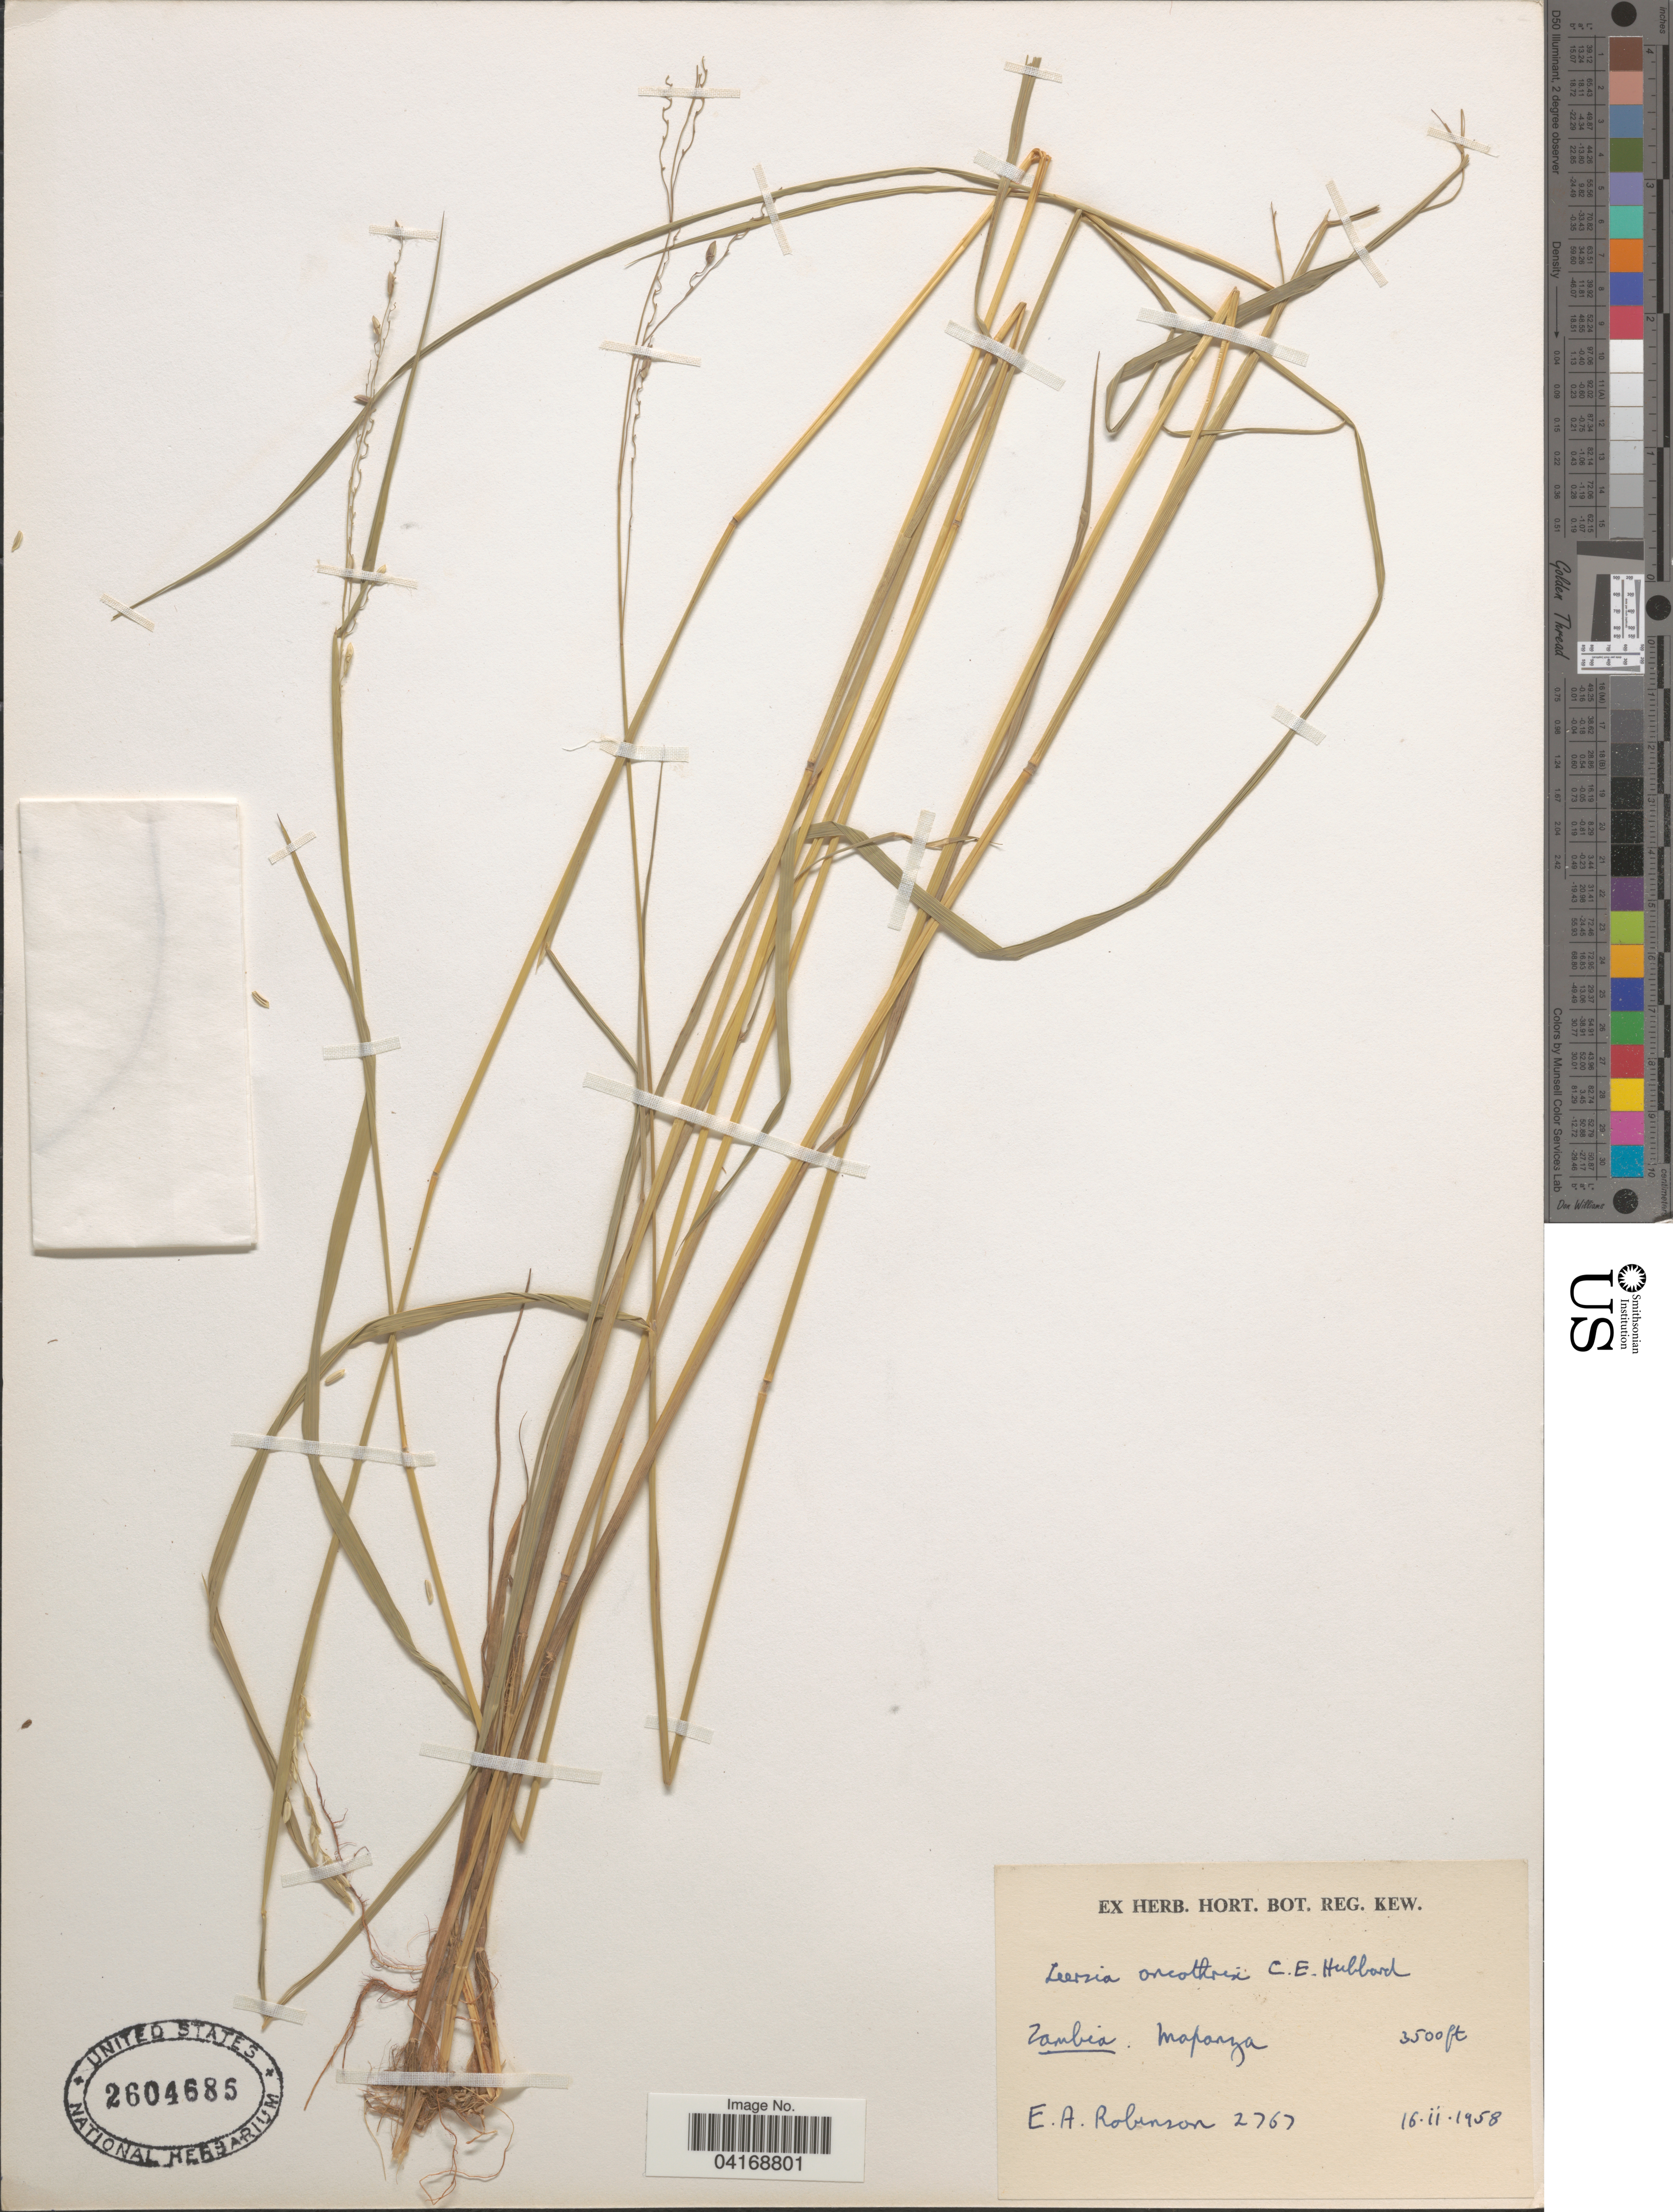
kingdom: Plantae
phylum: Tracheophyta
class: Liliopsida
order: Poales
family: Poaceae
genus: Leersia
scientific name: Leersia oncothrix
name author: C.E. Hubb.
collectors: E. A. Robinson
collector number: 2767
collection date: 1958-02-16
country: Zambia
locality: Mpanza.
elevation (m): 1067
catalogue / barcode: US 2604685